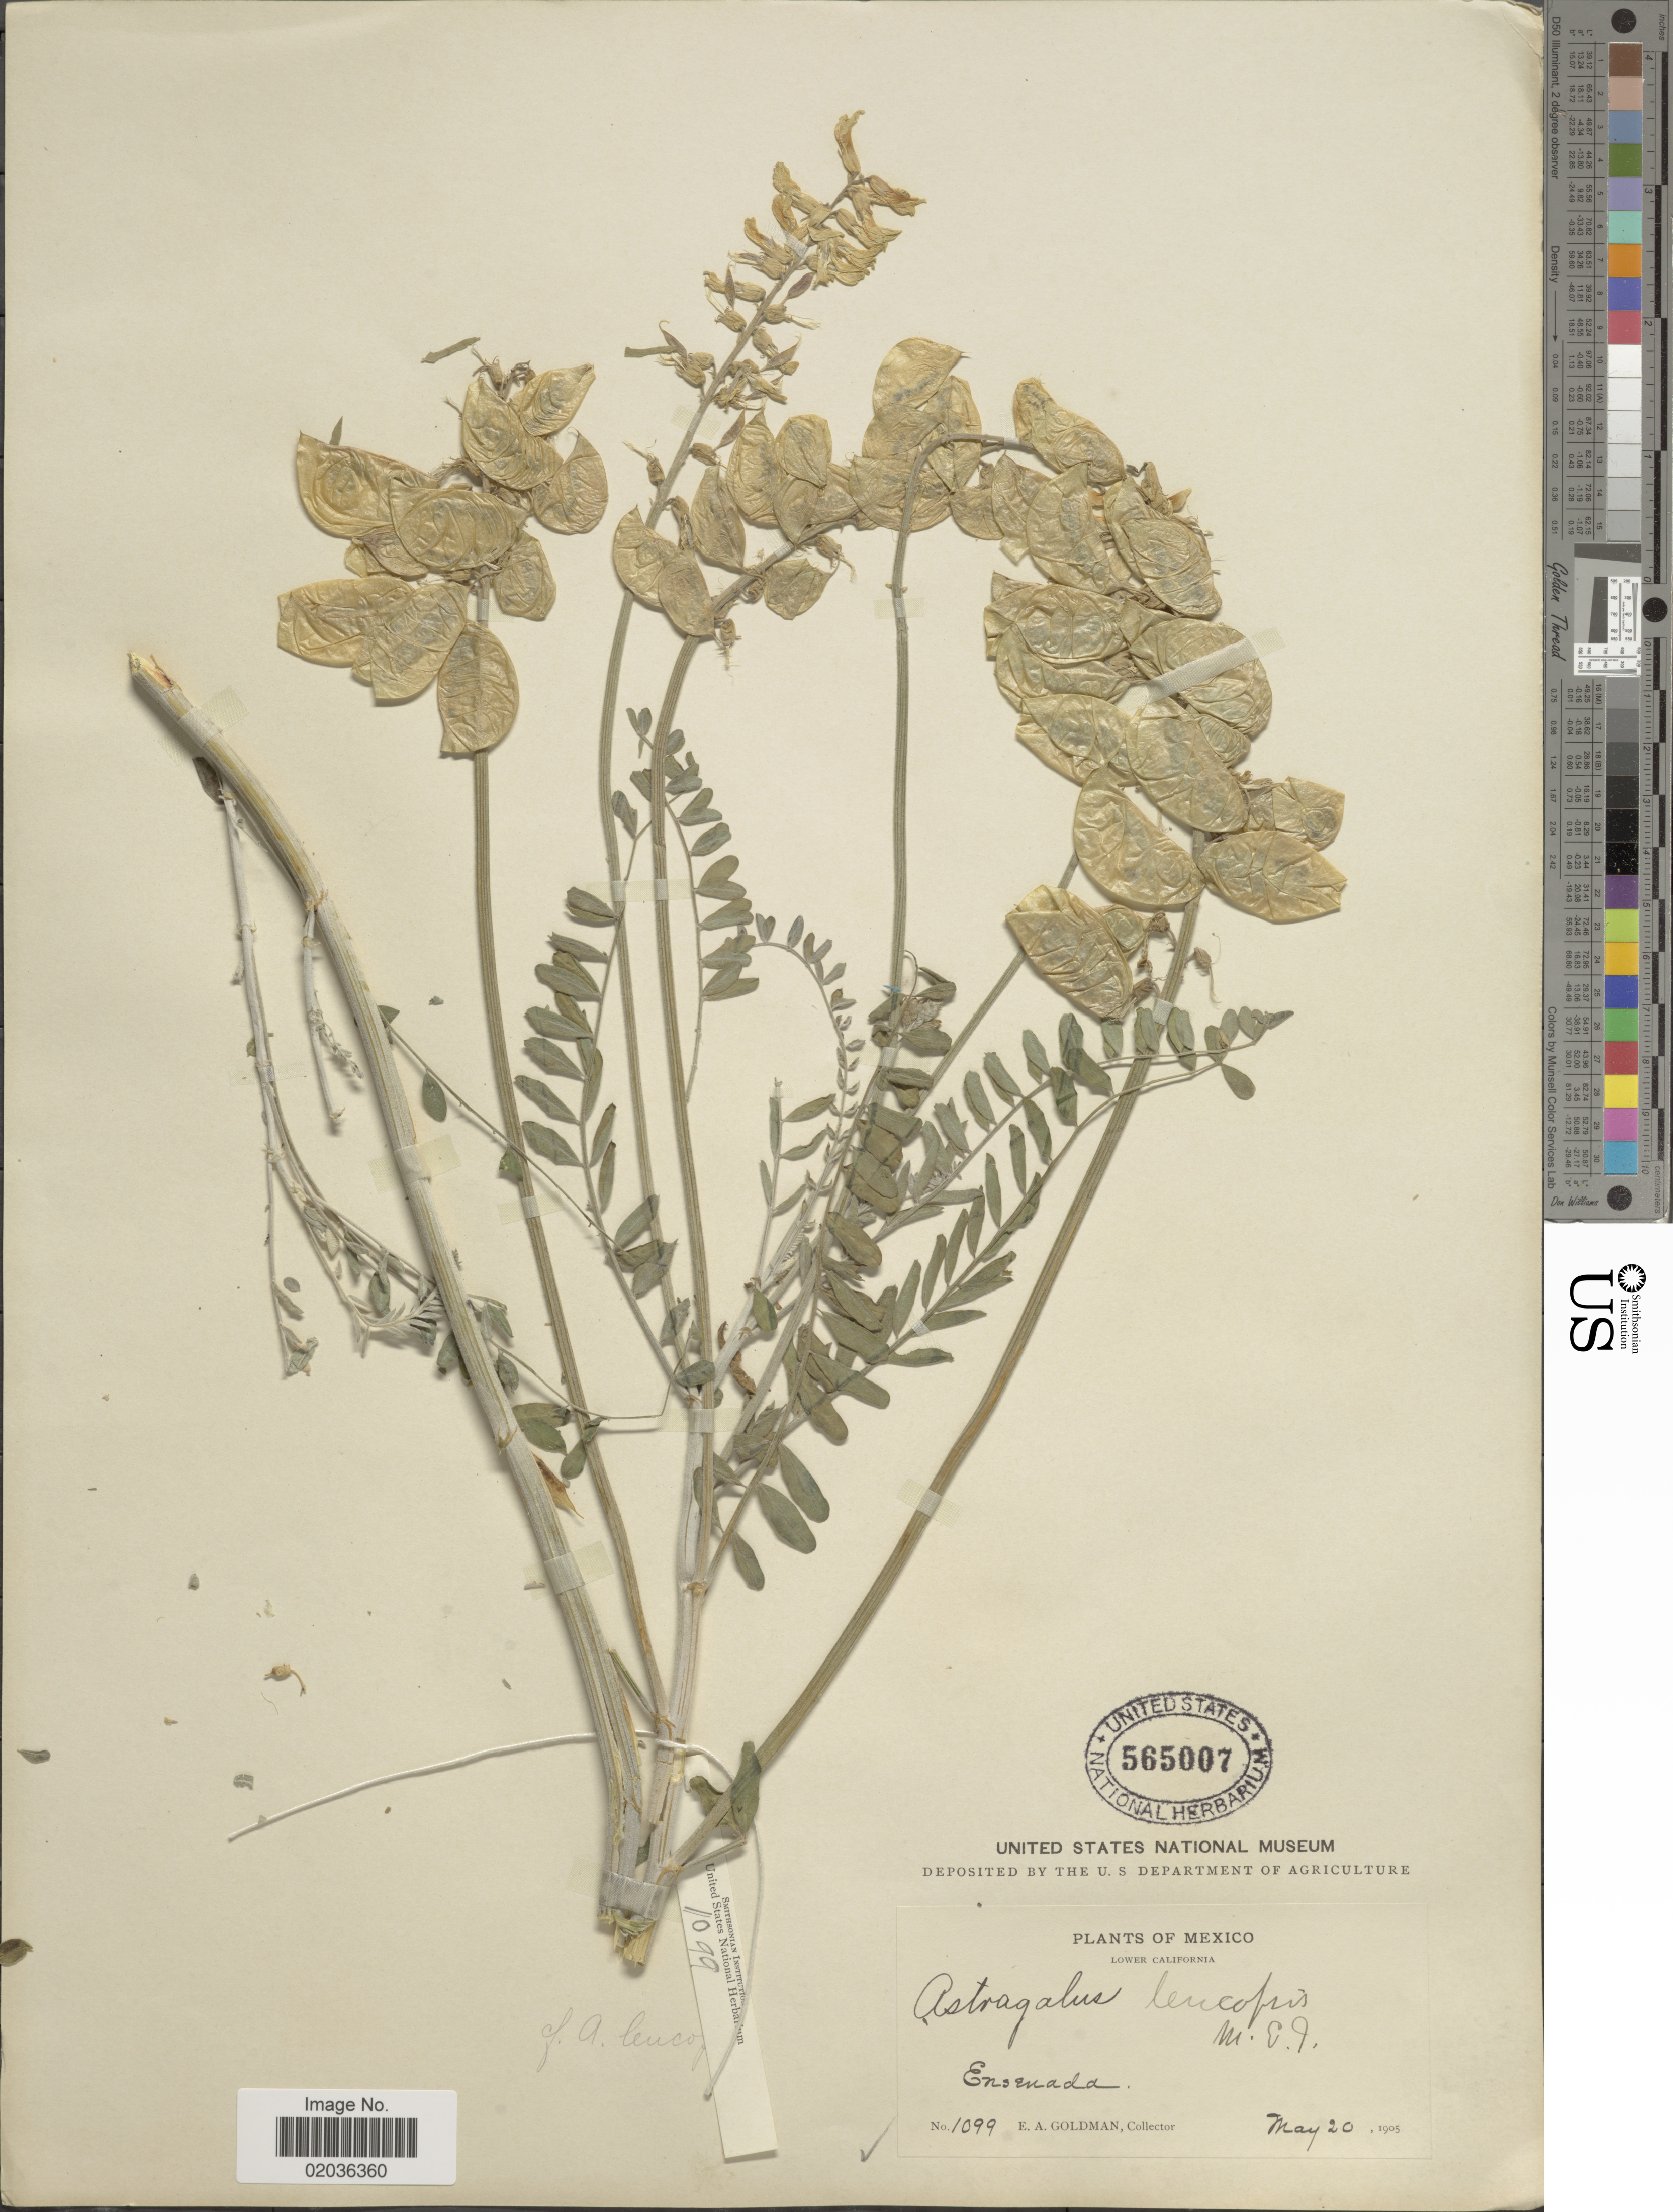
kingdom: Plantae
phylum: Tracheophyta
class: Magnoliopsida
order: Fabales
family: Fabaceae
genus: Astragalus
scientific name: Astragalus trichopodus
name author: (Nutt.) A. Gray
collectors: E. A. Goldman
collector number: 1099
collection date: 1905-05-20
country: Mexico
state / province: Baja California Norte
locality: Lower California. Ensenada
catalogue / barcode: US 565007